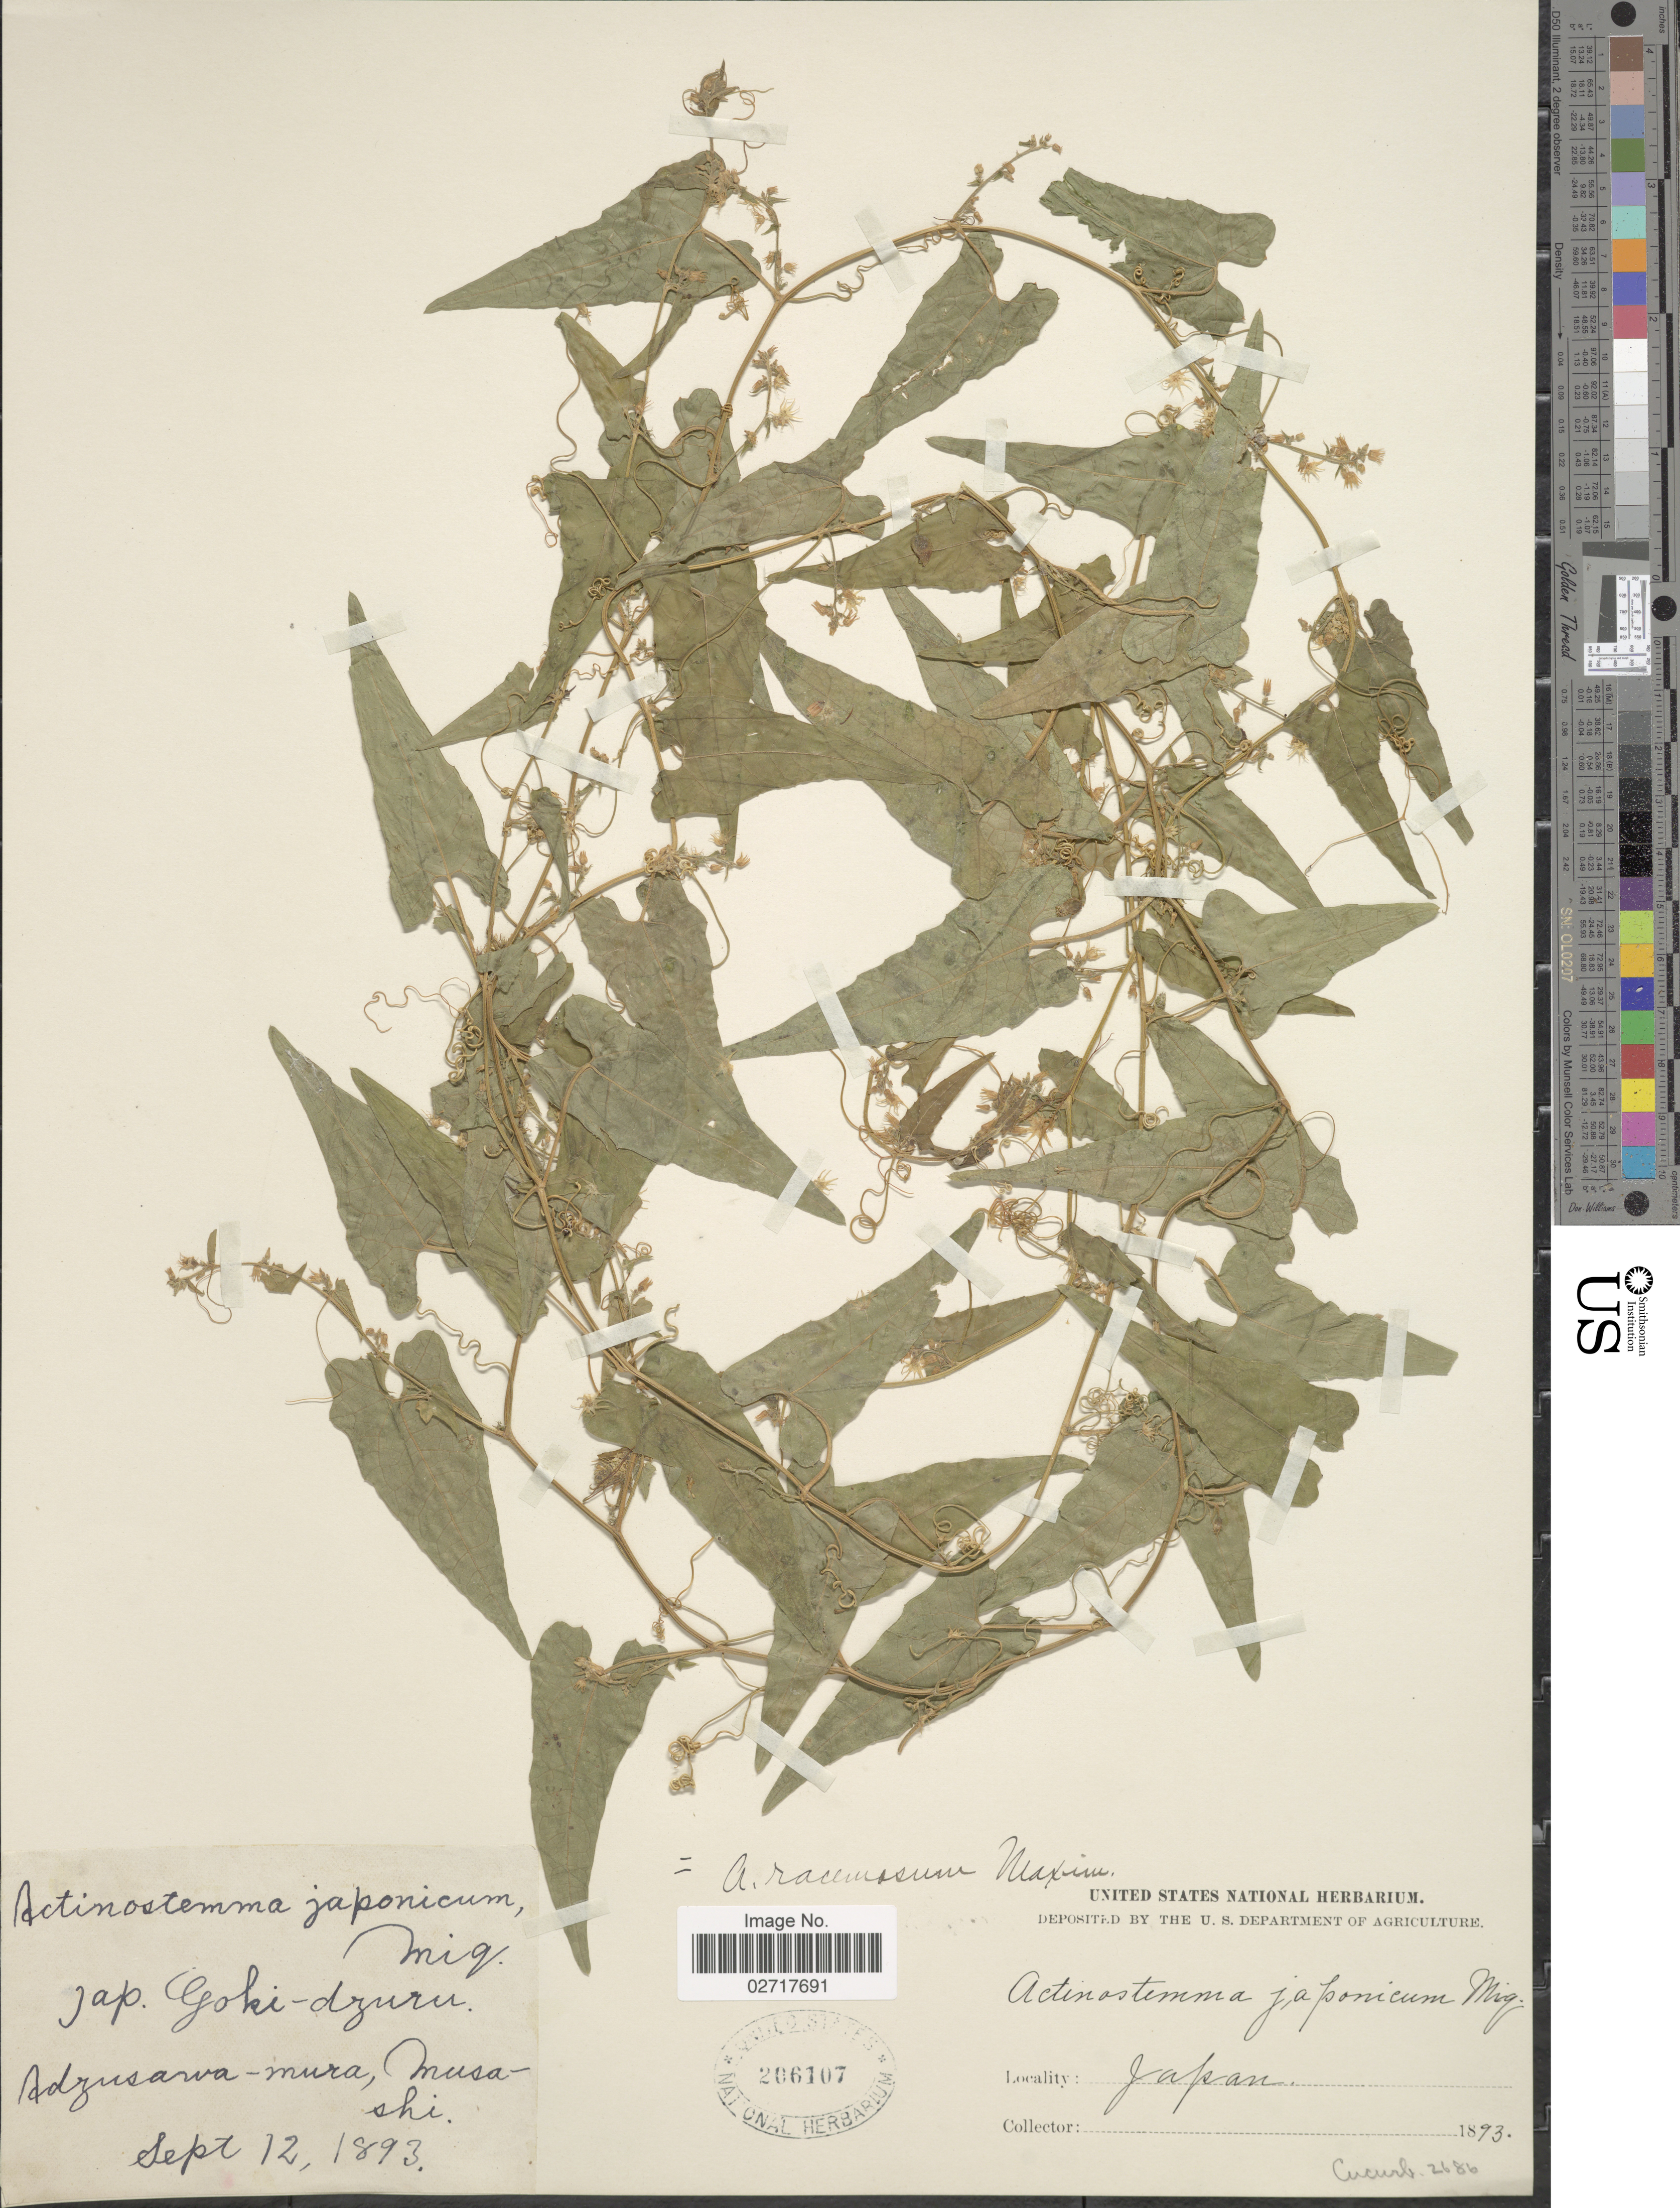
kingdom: Plantae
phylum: Tracheophyta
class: Magnoliopsida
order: Cucurbitales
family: Cucurbitaceae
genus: Actinostemma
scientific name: Actinostemma racemosum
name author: Maxim. ex Cogn.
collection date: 1893-09-12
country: Japan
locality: Adzusawa-mura, Musashi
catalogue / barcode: US 206107